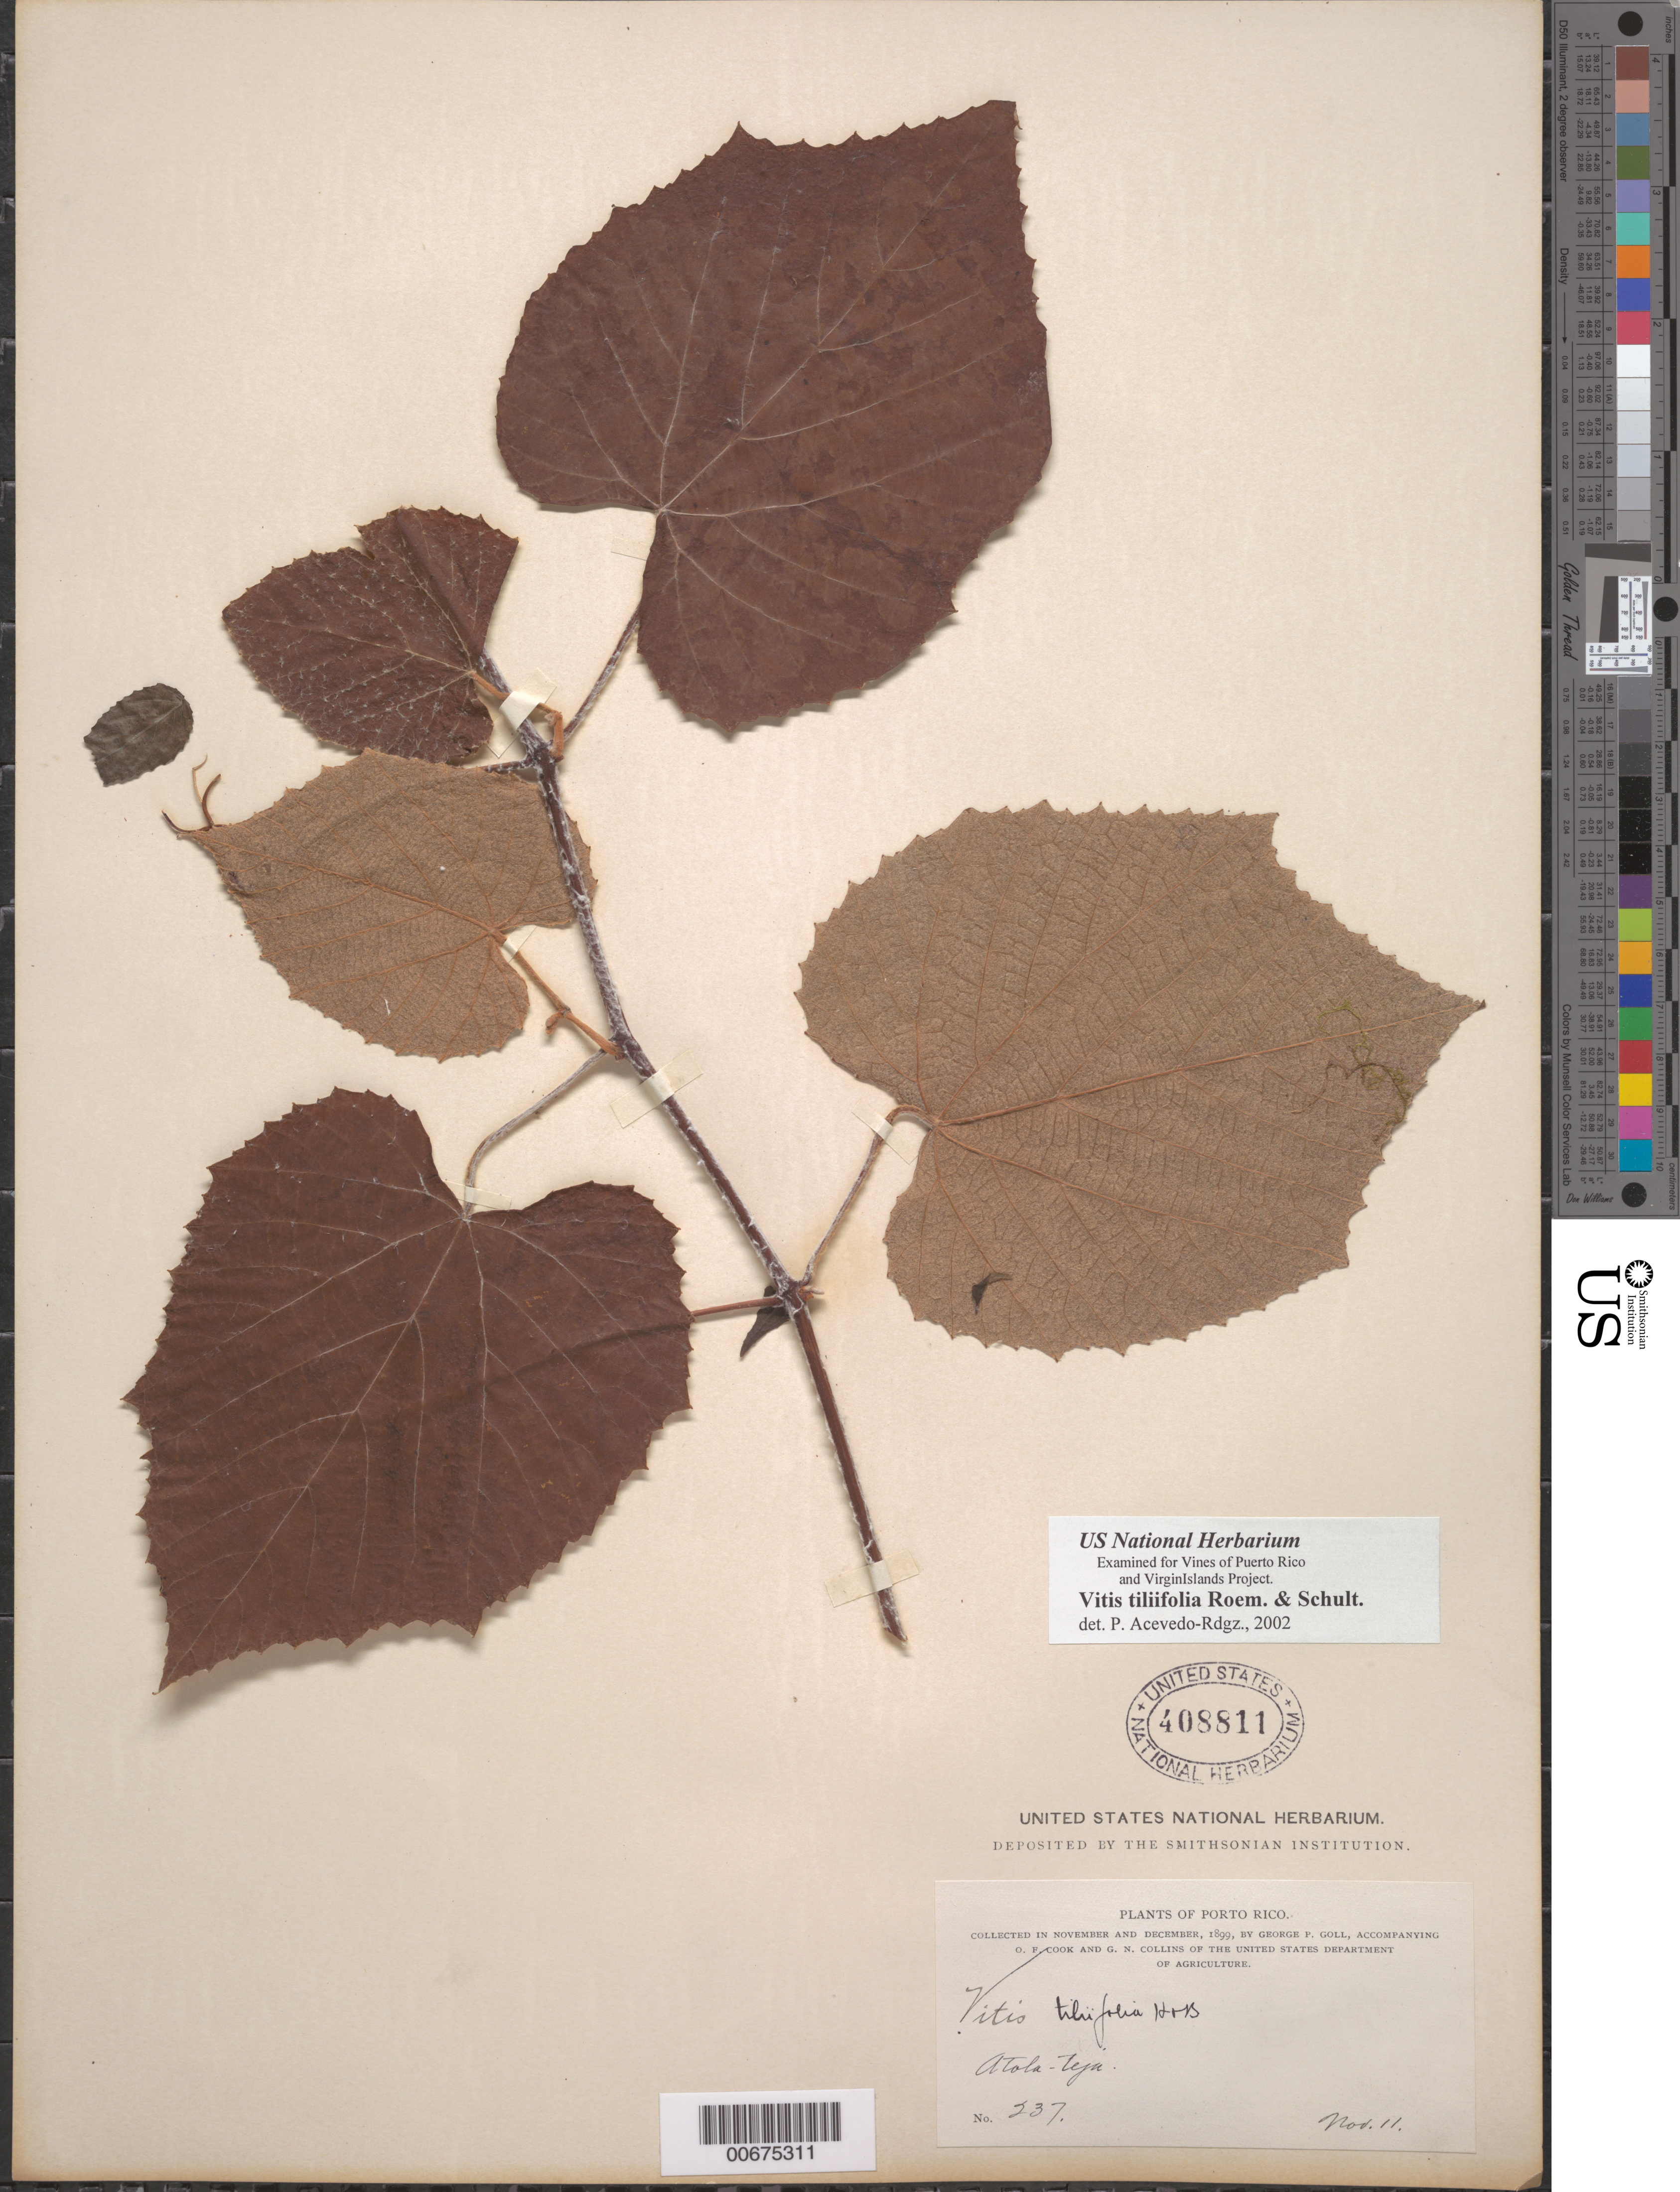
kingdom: Plantae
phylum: Tracheophyta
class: Magnoliopsida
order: Vitales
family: Vitaceae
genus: Vitis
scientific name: Vitis tiliifolia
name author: Humb. & Bonpl. ex Schult.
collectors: G. P. Goll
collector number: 237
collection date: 1899-11-11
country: Puerto Rico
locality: Porto Rico. Atola-teja.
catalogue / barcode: US 408811